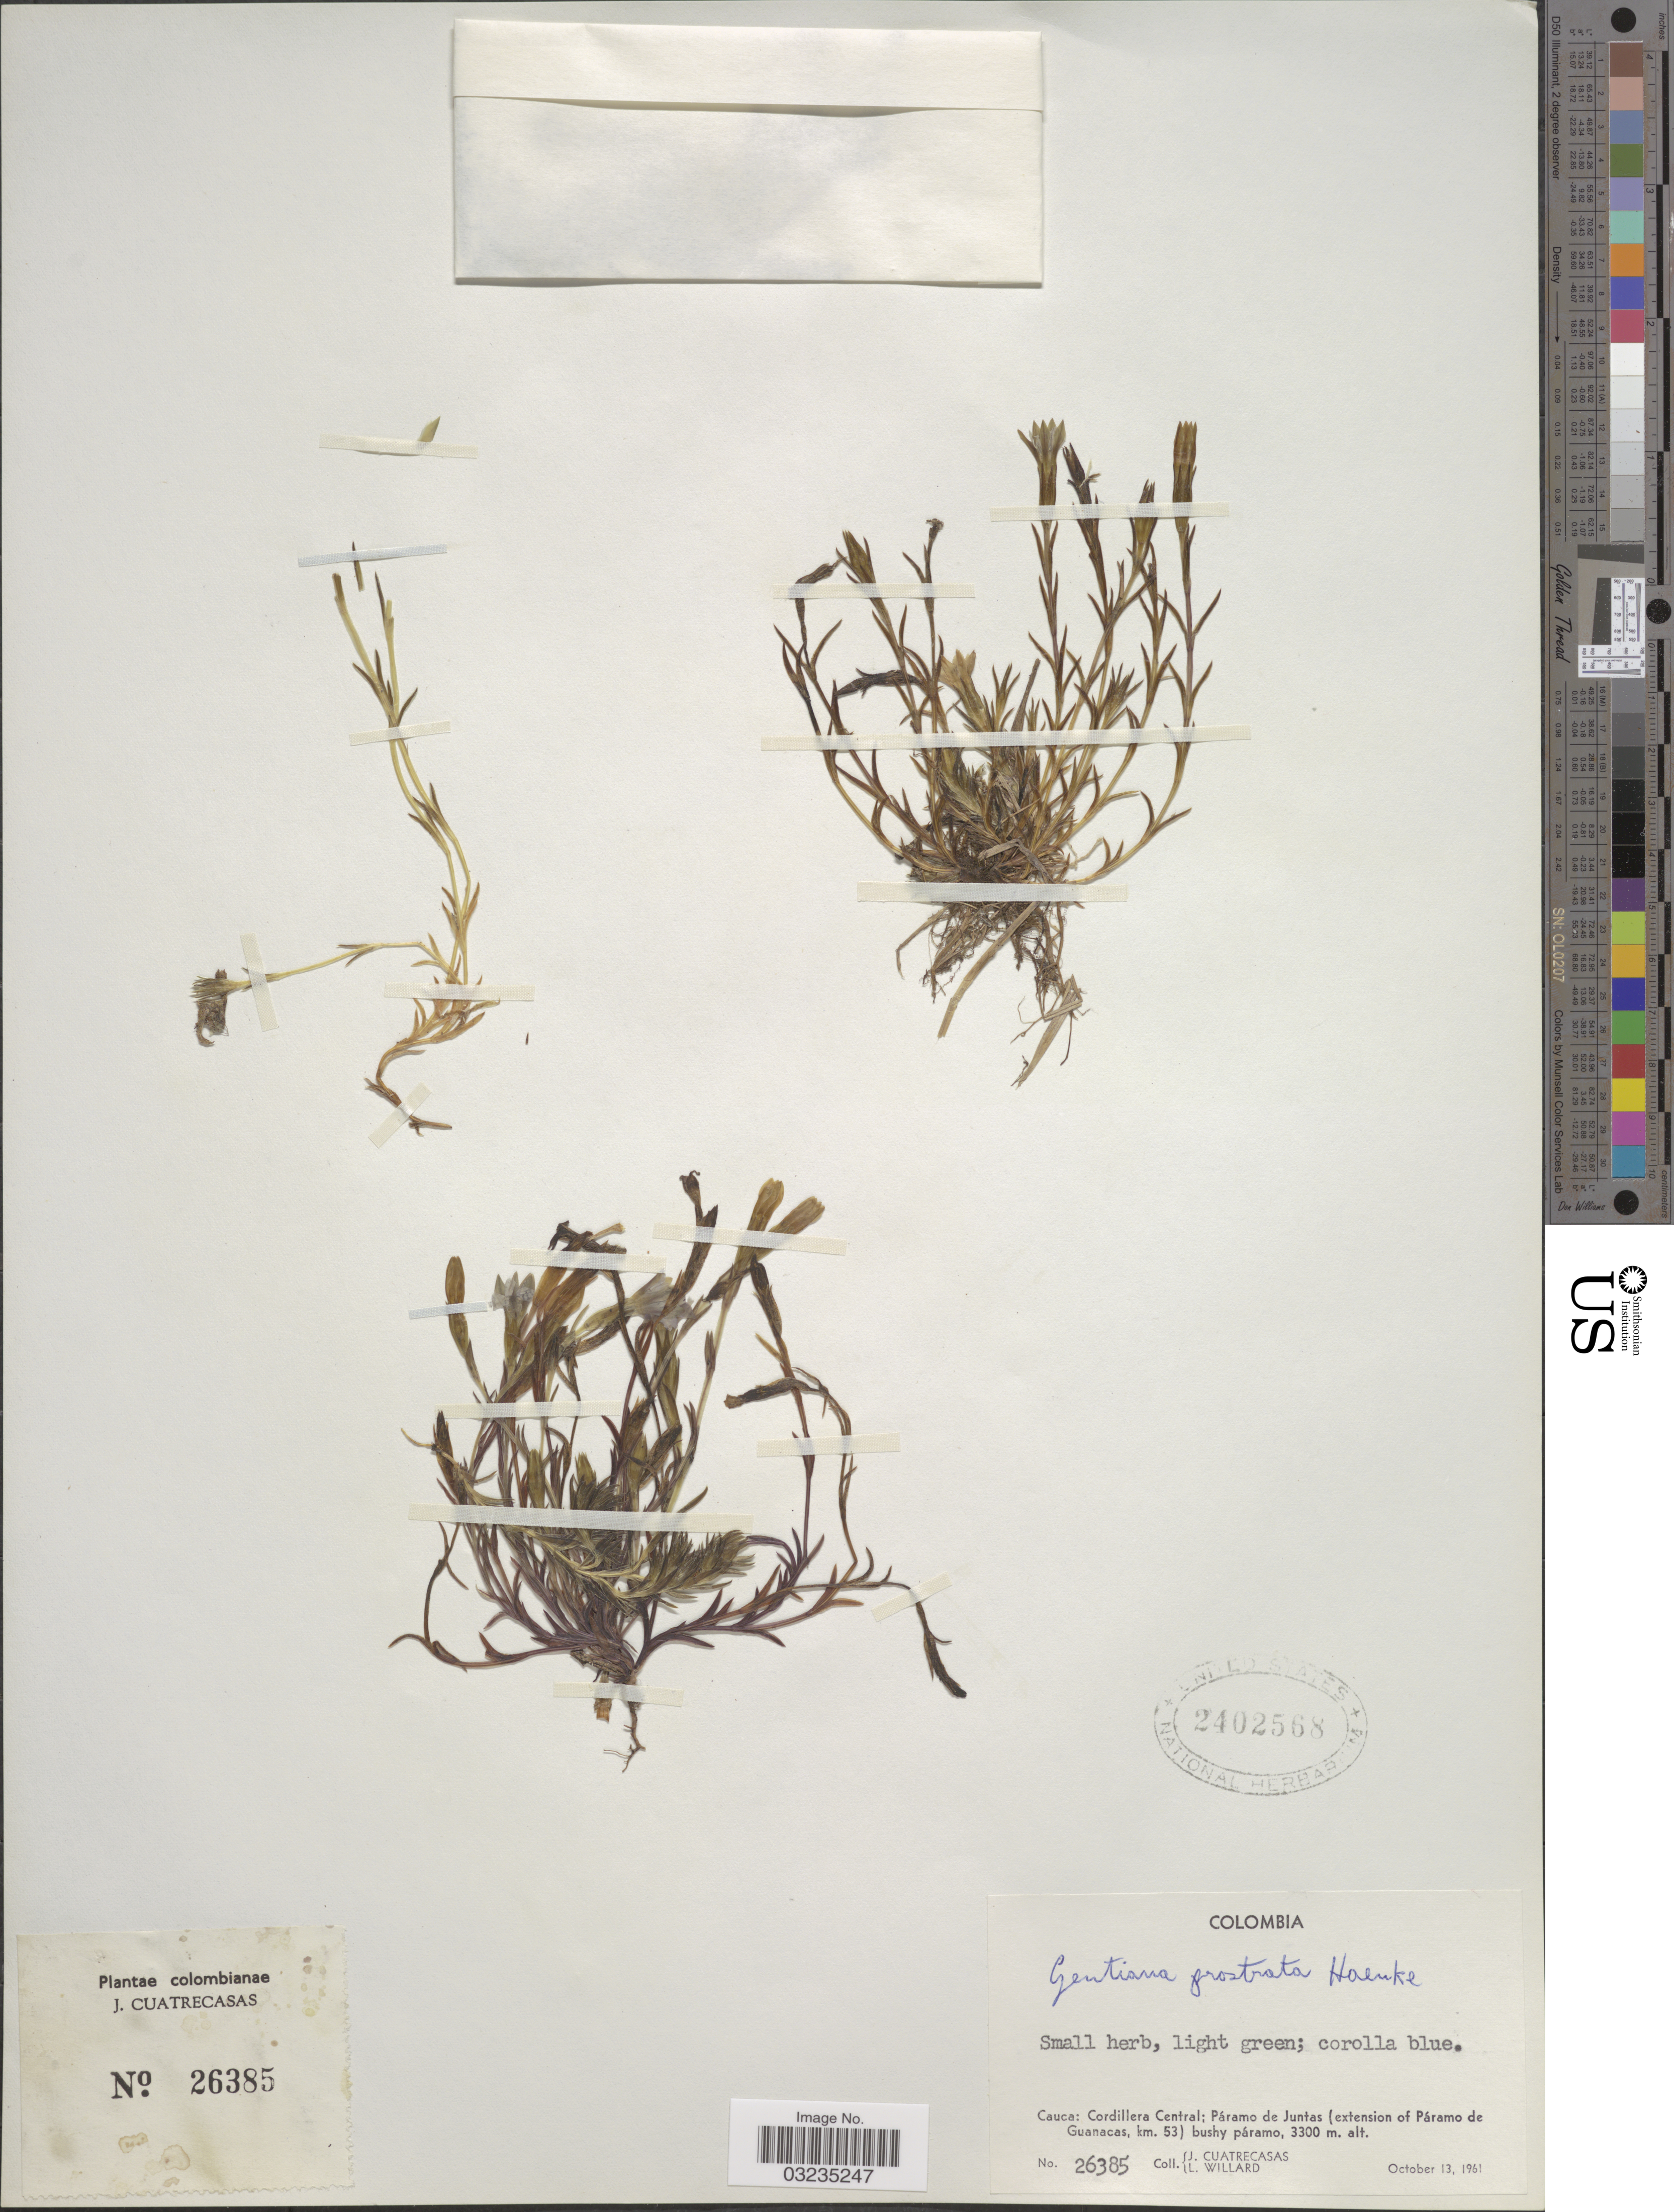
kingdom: Plantae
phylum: Tracheophyta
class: Magnoliopsida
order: Gentianales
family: Gentianaceae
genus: Gentiana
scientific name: Gentiana prostrata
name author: Haenke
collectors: J. Cuatrecasas & L. Willard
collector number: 26385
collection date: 1961-10-13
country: Colombia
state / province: Cauca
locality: Cordillera Central: Páramo de Juntas (extension of Páramo de Guanacas, km. 53) bushy páramo.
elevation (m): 3300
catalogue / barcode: US 2402568